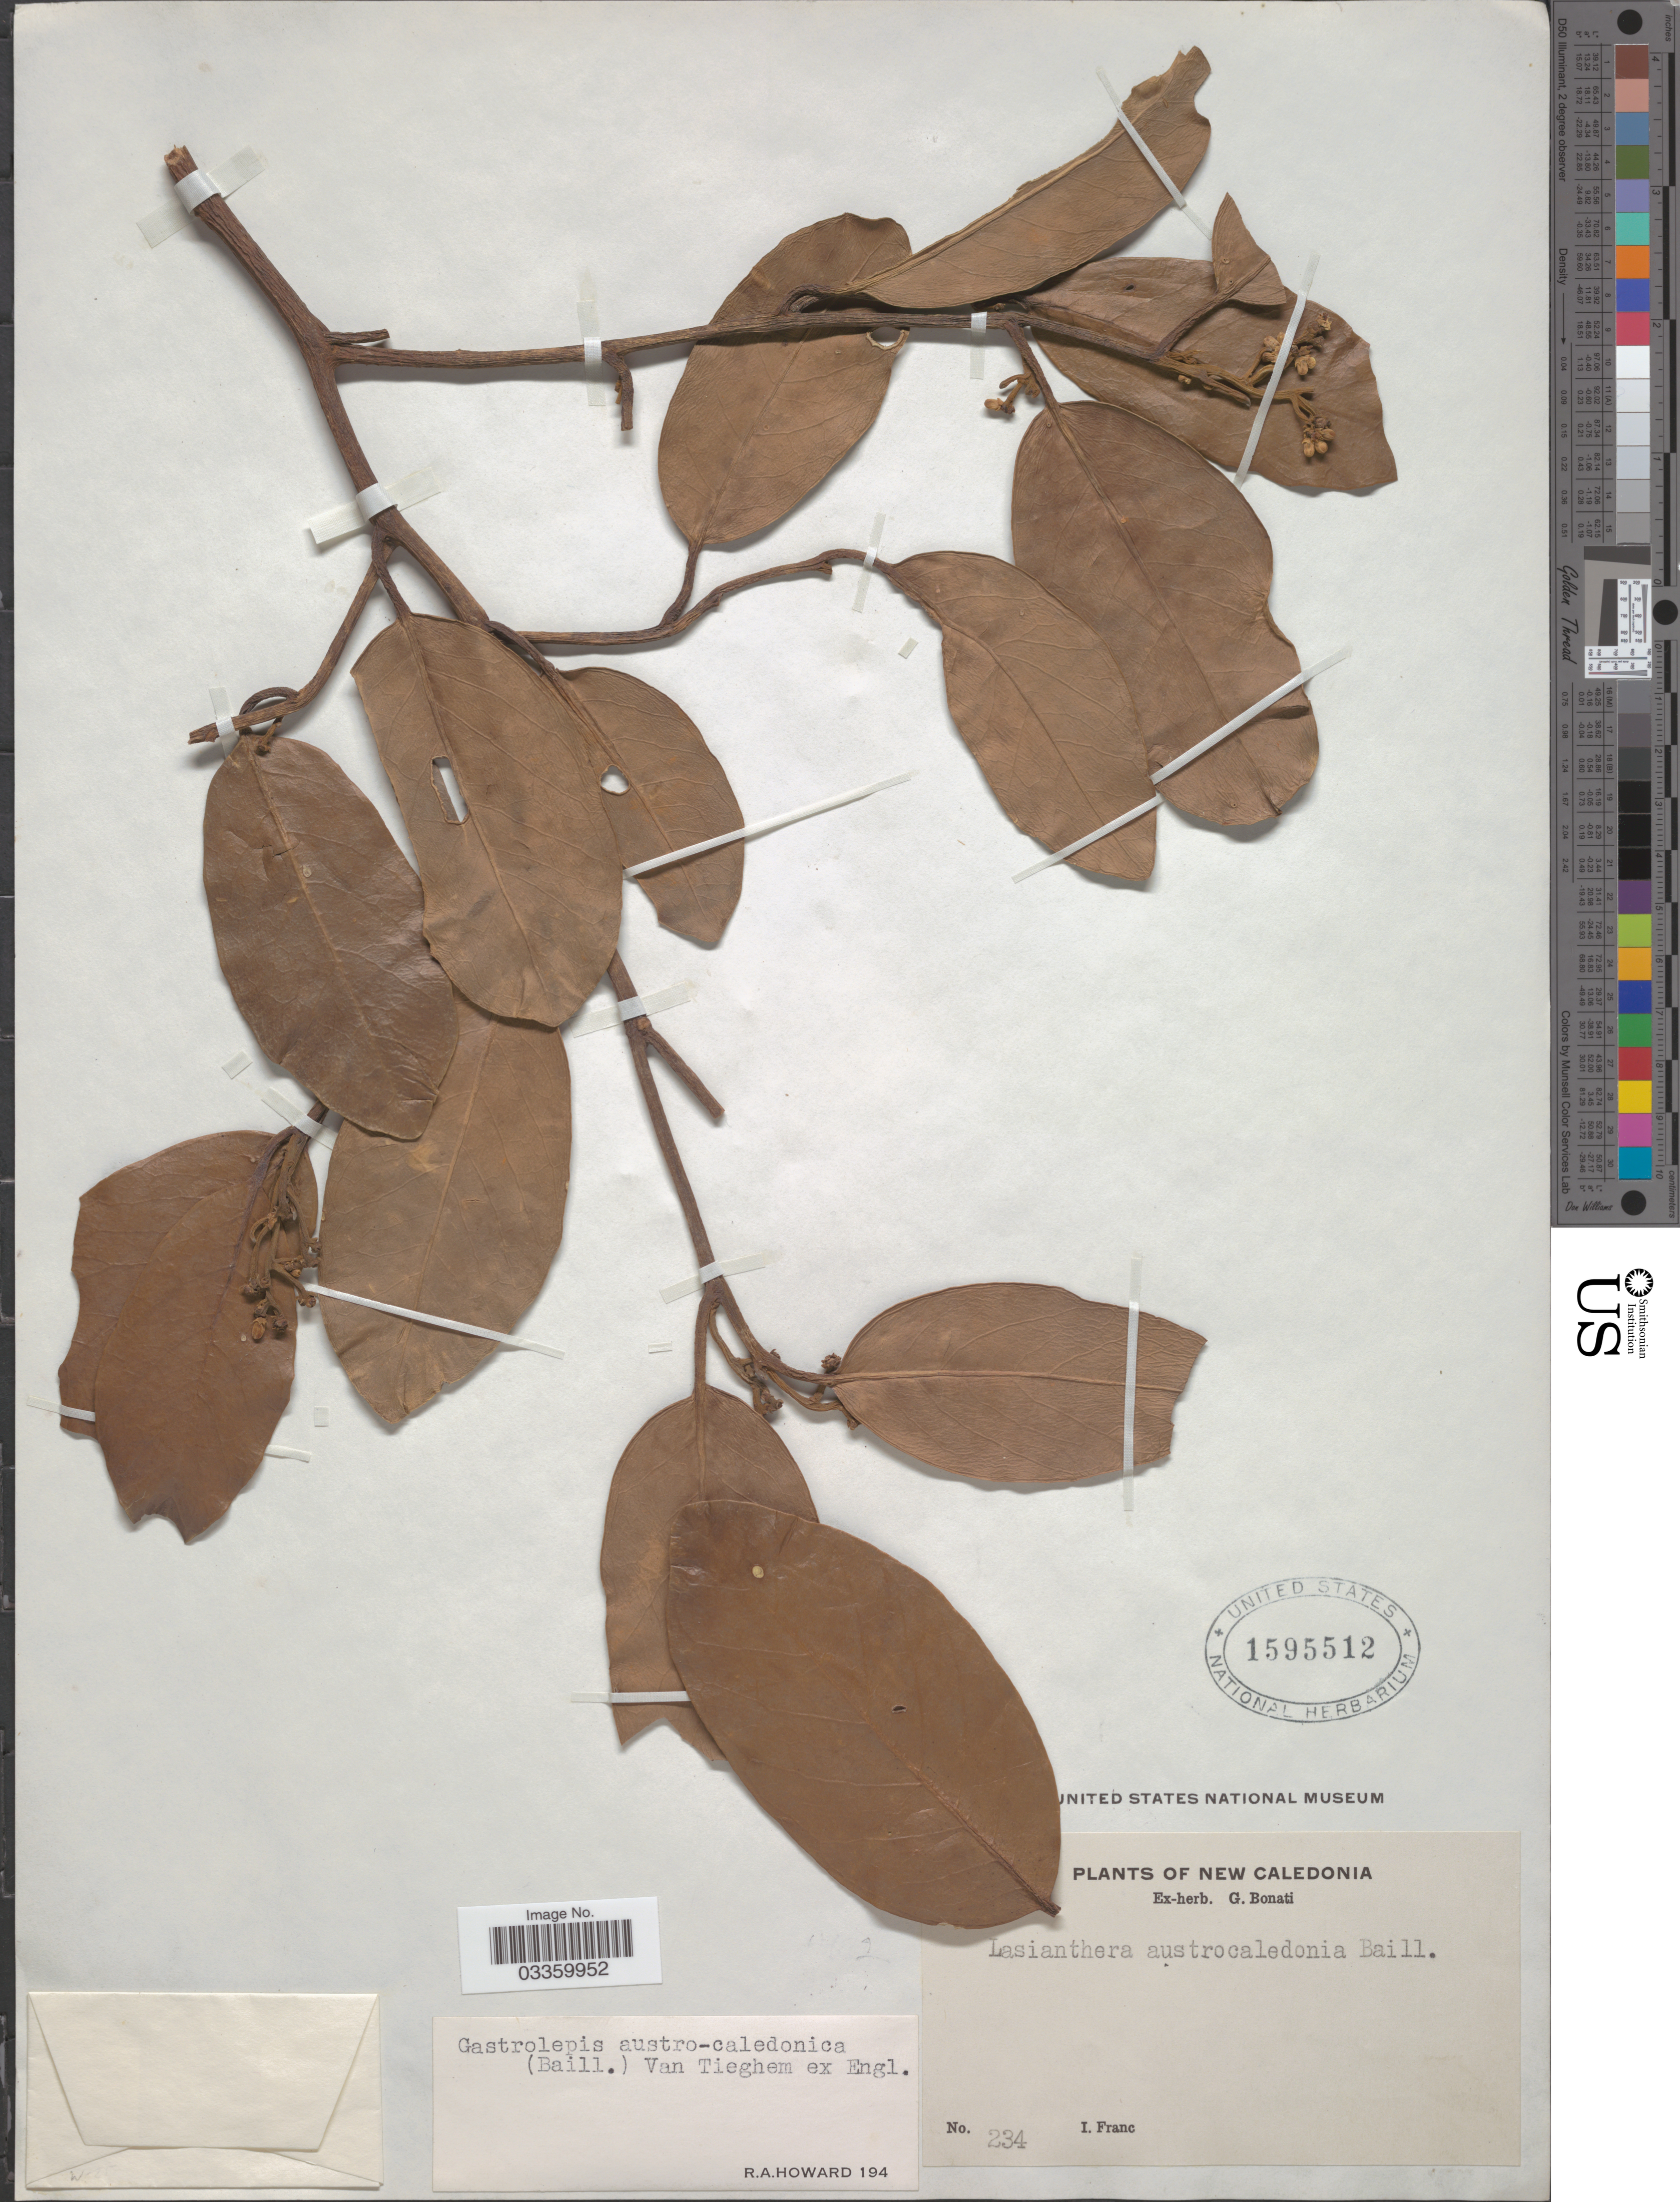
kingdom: Plantae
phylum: Tracheophyta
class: Magnoliopsida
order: Cardiopteridales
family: Stemonuraceae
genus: Gastrolepis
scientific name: Gastrolepis austrocaledonica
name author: (Baill.) R.A. Howard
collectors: I. Franc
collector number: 234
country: New Caledonia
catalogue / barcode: US 1595512